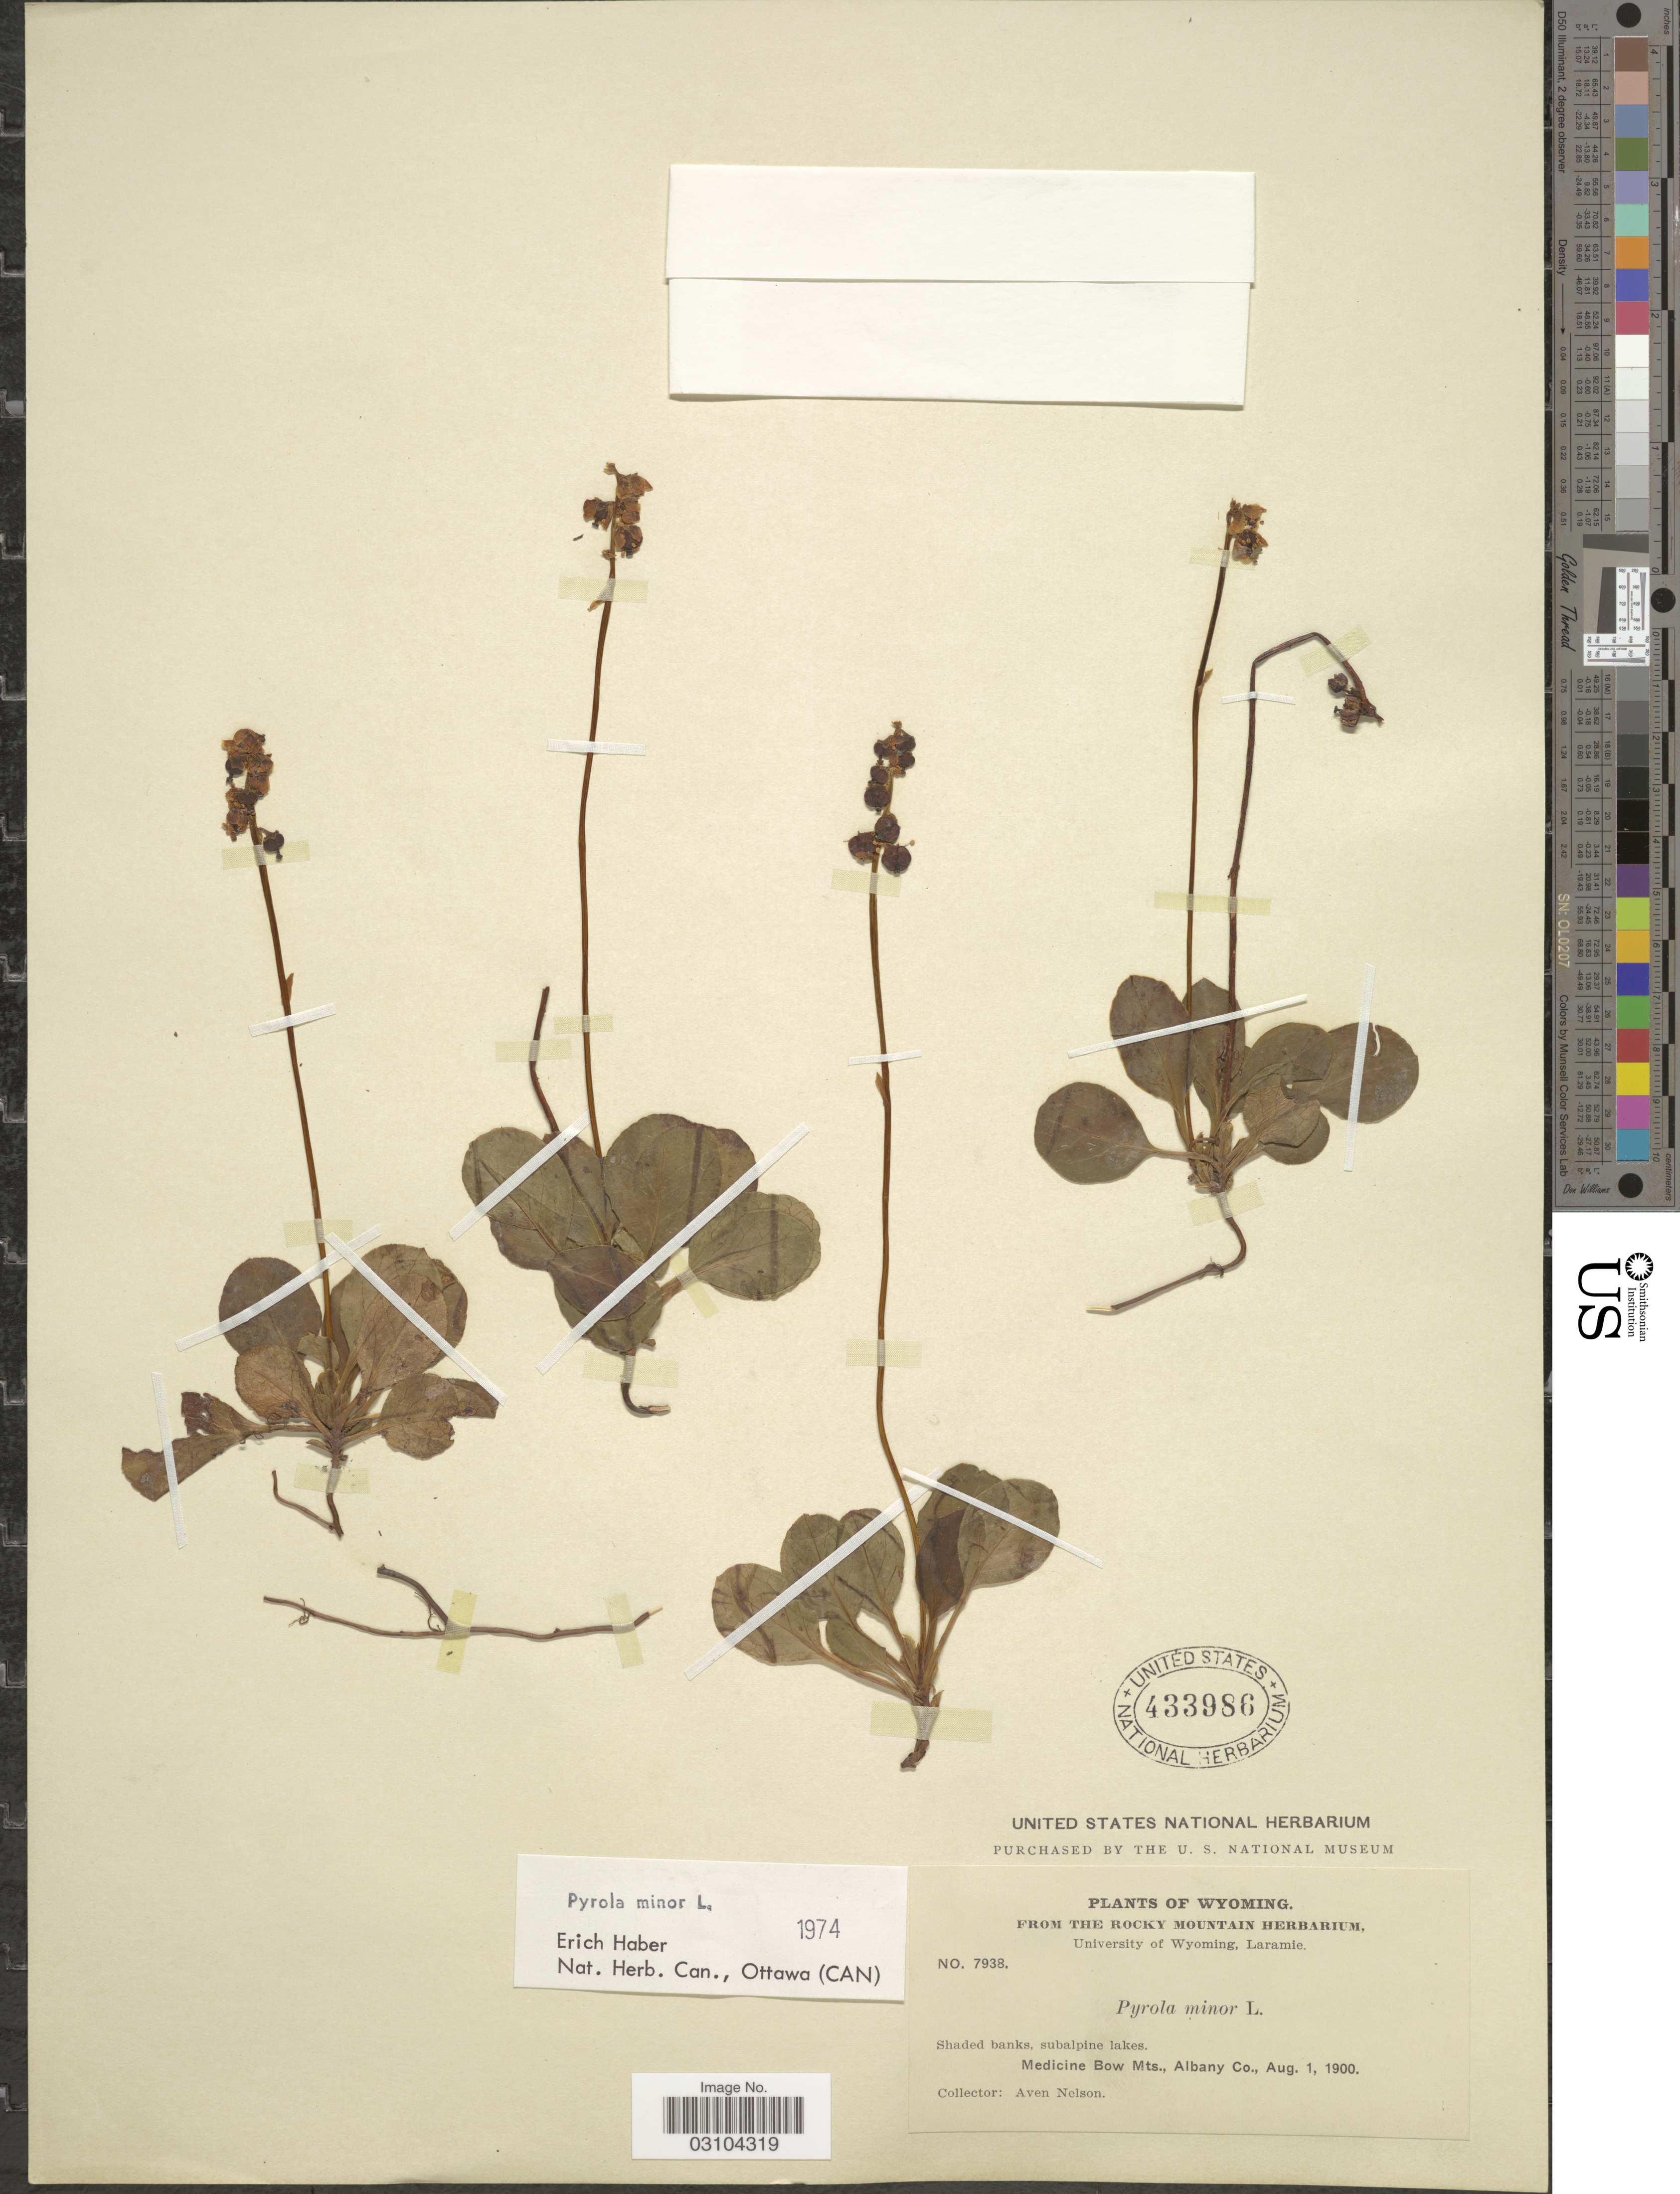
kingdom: Plantae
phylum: Tracheophyta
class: Magnoliopsida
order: Ericales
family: Ericaceae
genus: Pyrola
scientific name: Pyrola minor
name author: L.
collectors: A. Nelson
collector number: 7938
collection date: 1900-08-01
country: United States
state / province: Wyoming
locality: Medicine Bow Mts., Albany Co.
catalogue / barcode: US 433986